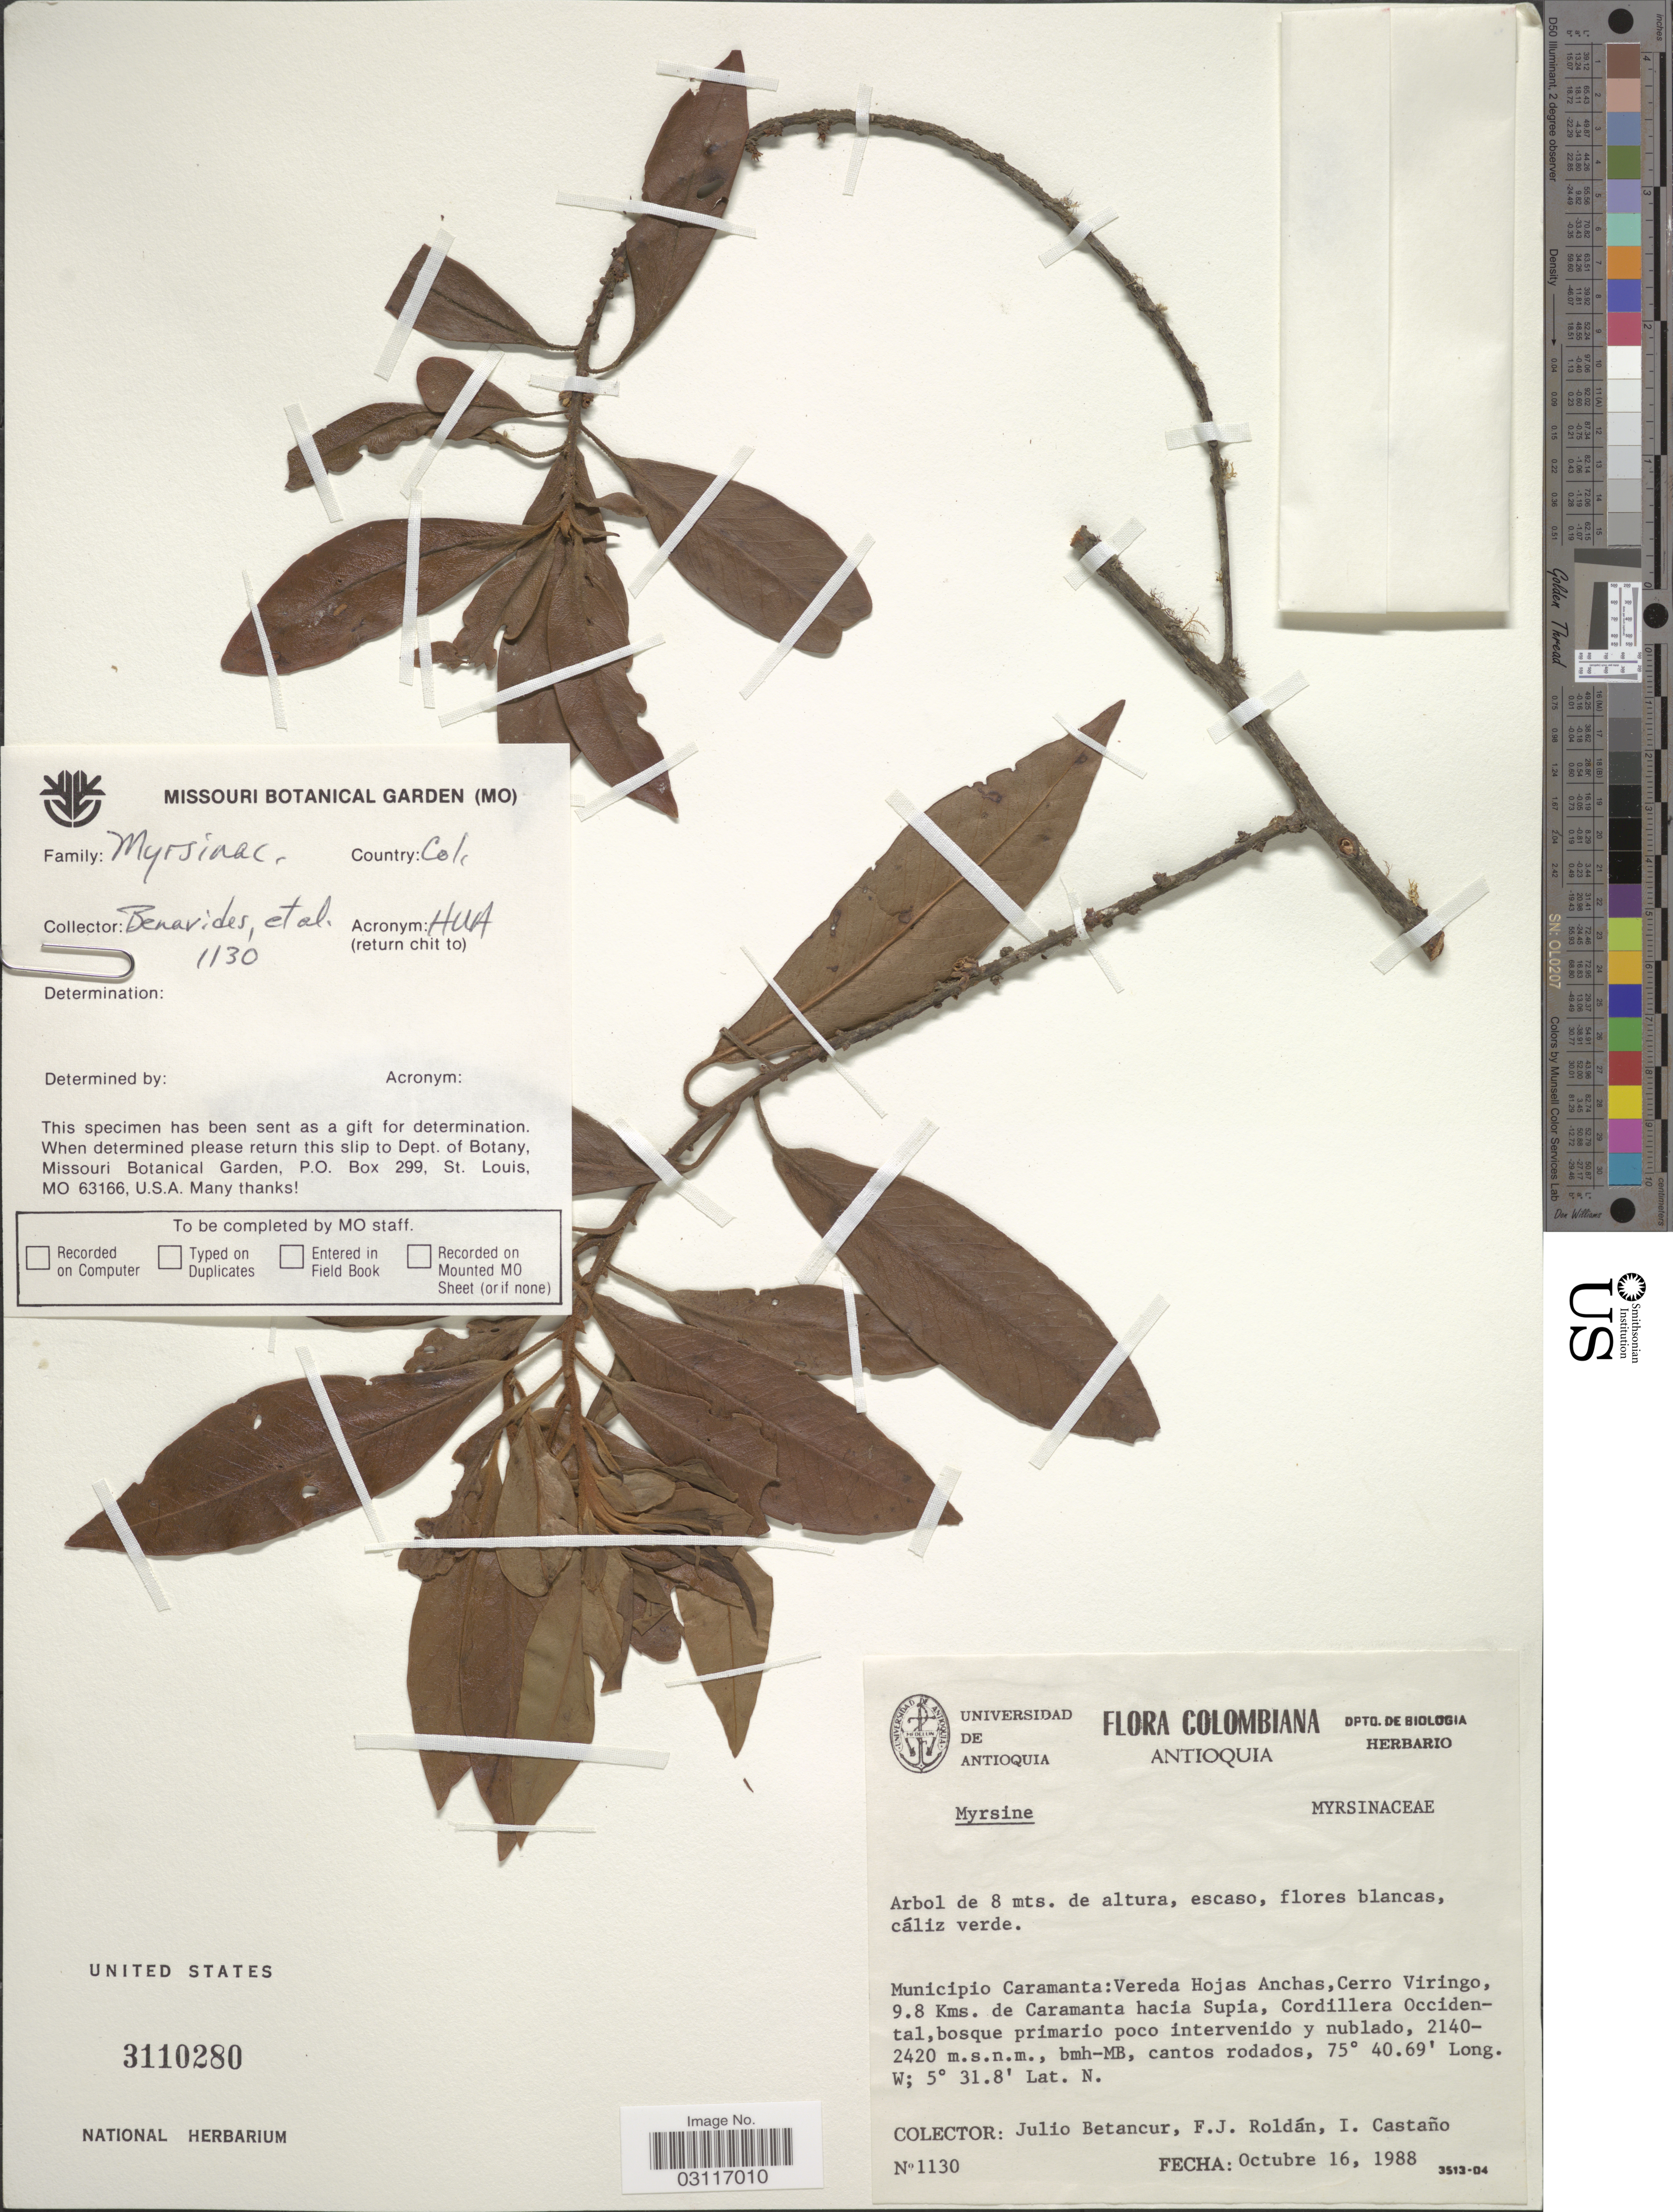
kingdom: Plantae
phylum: Tracheophyta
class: Magnoliopsida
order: Ericales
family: Primulaceae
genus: Myrsine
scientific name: Myrsine sp.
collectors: J. Betancur, F. J. Roldán & I. Castaño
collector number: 1130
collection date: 1988-10-16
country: Colombia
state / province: Antioquia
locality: Municipio Caramanta: Vereda Hojas Anchas, Cerro Viringo, 9.8 Kms. de Caramanta hacia Supia, Cordillera Occidental, bosque primario poco intervenido y nublado, bmh-MB, cantos rodados.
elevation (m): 2140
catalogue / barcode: US 3110280